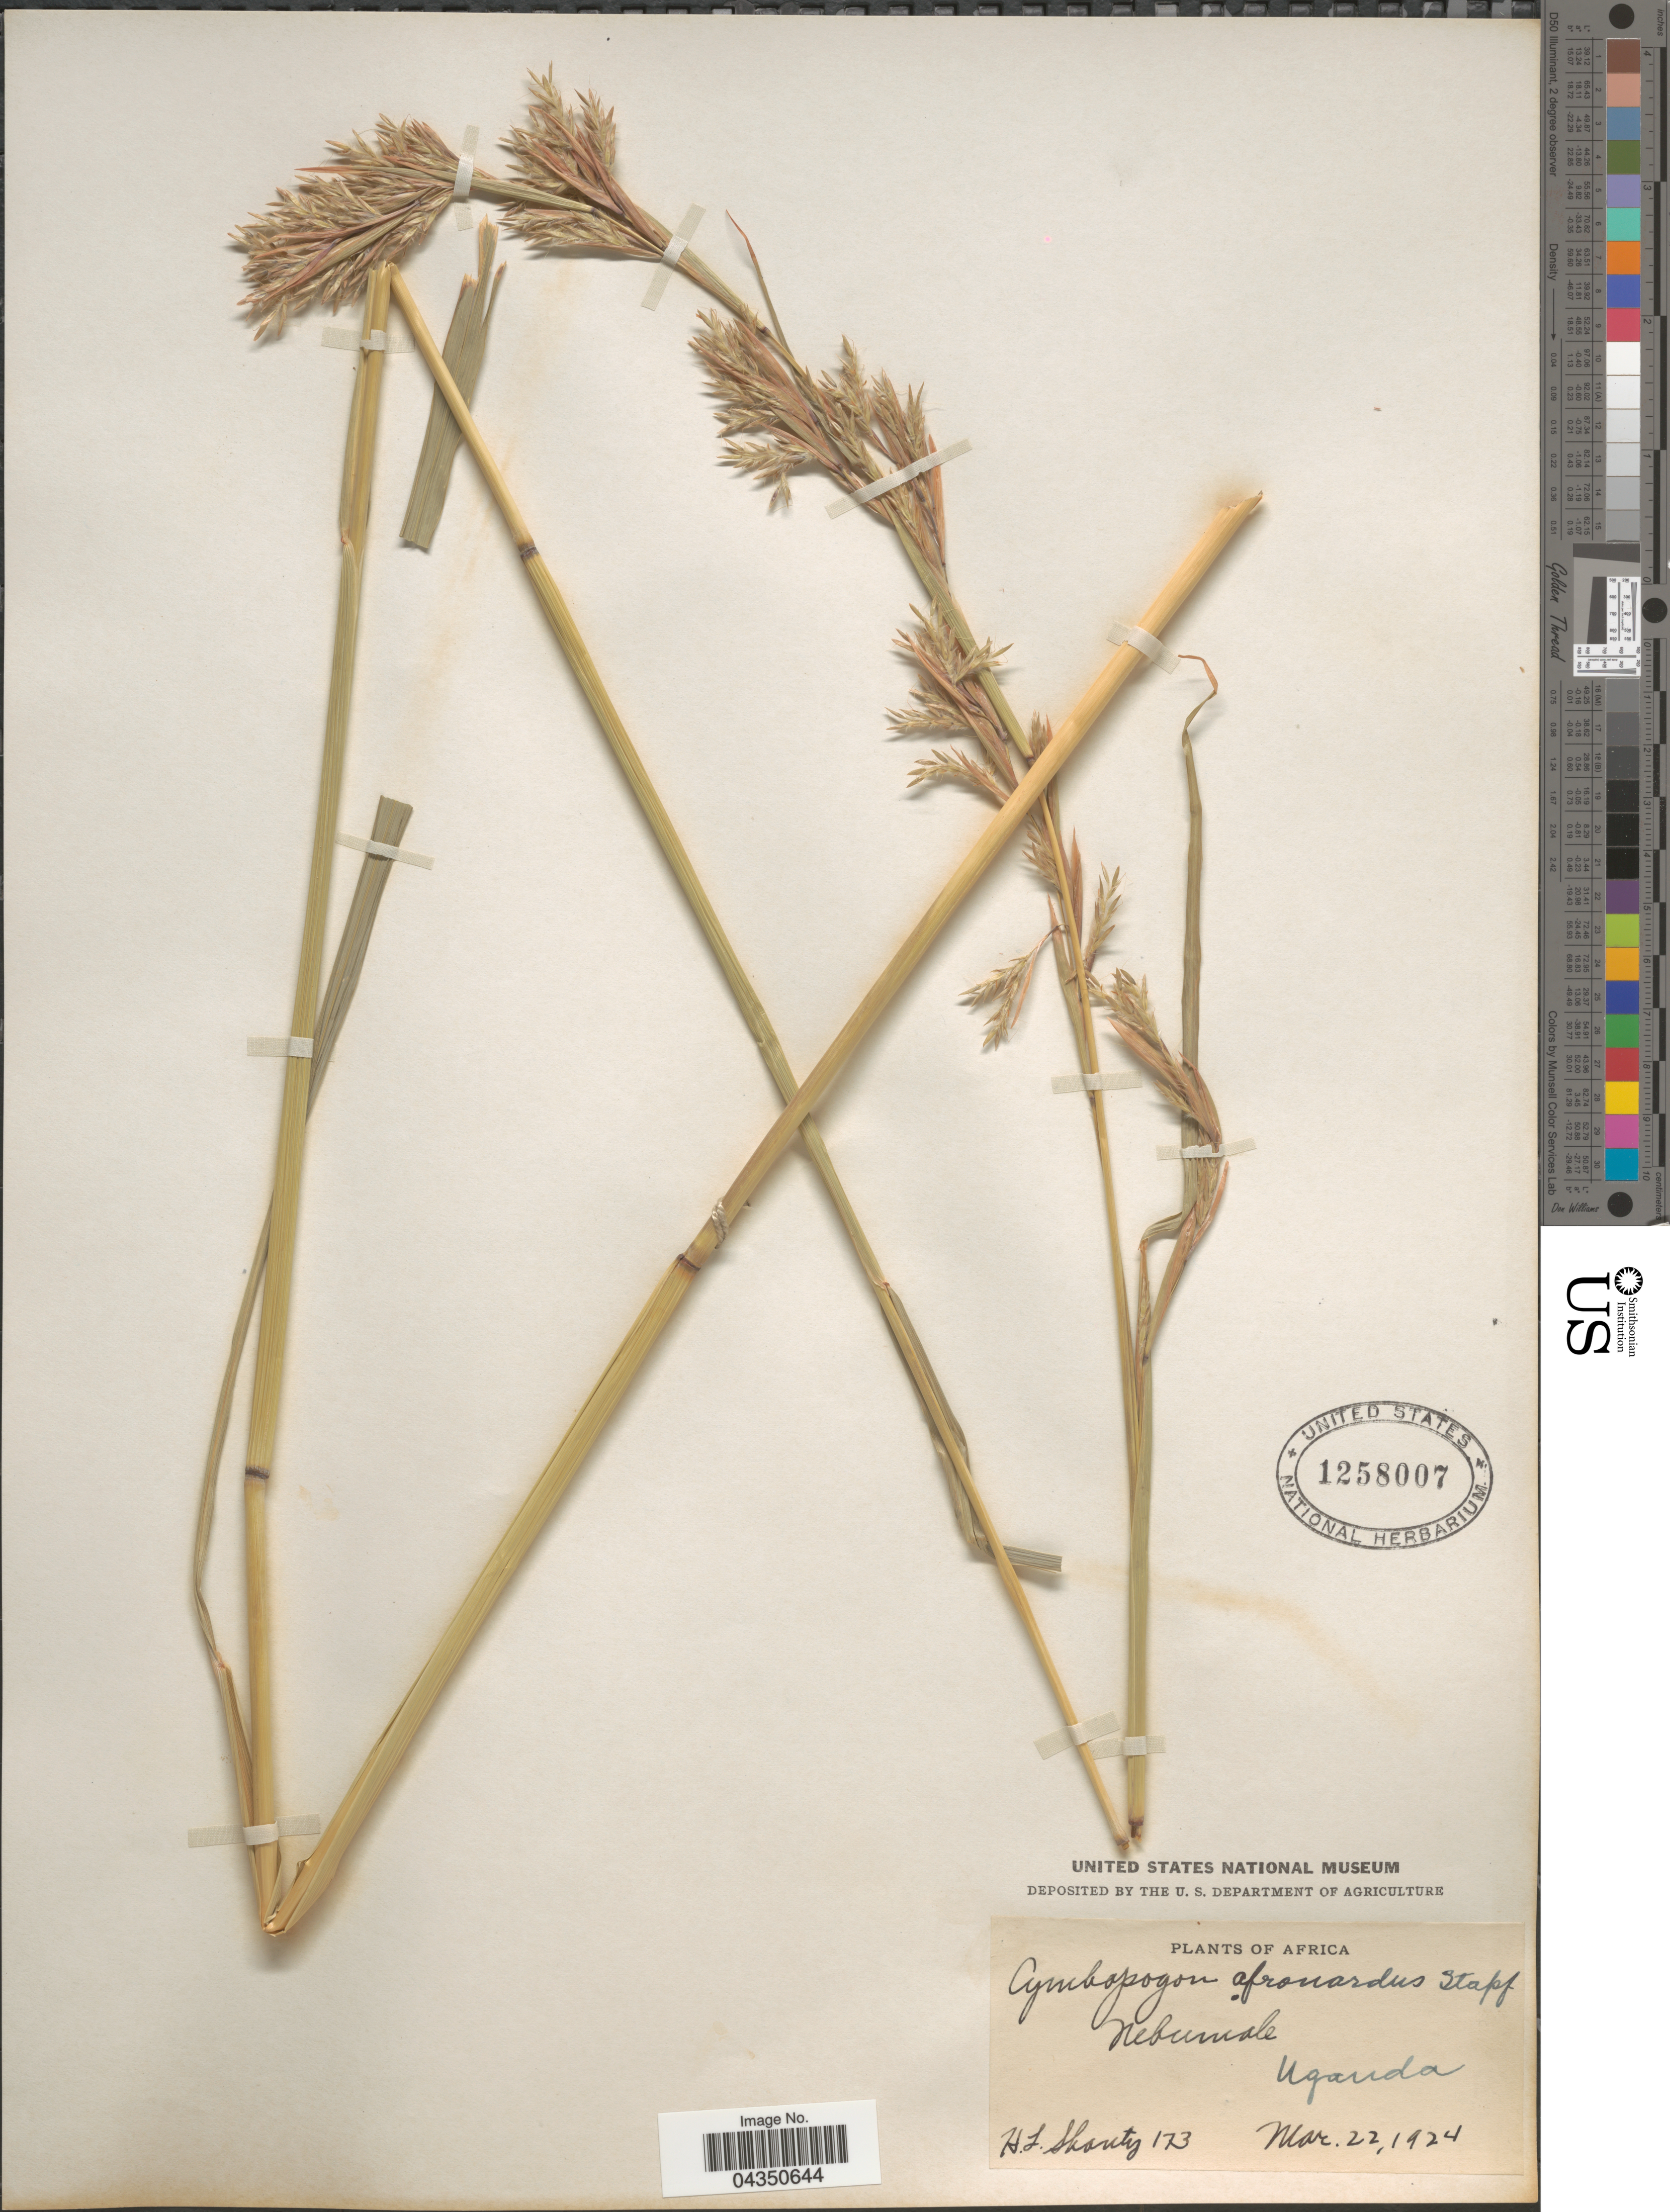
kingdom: Plantae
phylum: Tracheophyta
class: Liliopsida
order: Poales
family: Poaceae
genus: Cymbopogon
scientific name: Cymbopogon nardus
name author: (L.) Rendle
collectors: H. Shantz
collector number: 173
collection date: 1924-03-22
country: Uganda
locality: Nebumale.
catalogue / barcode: US 1258007